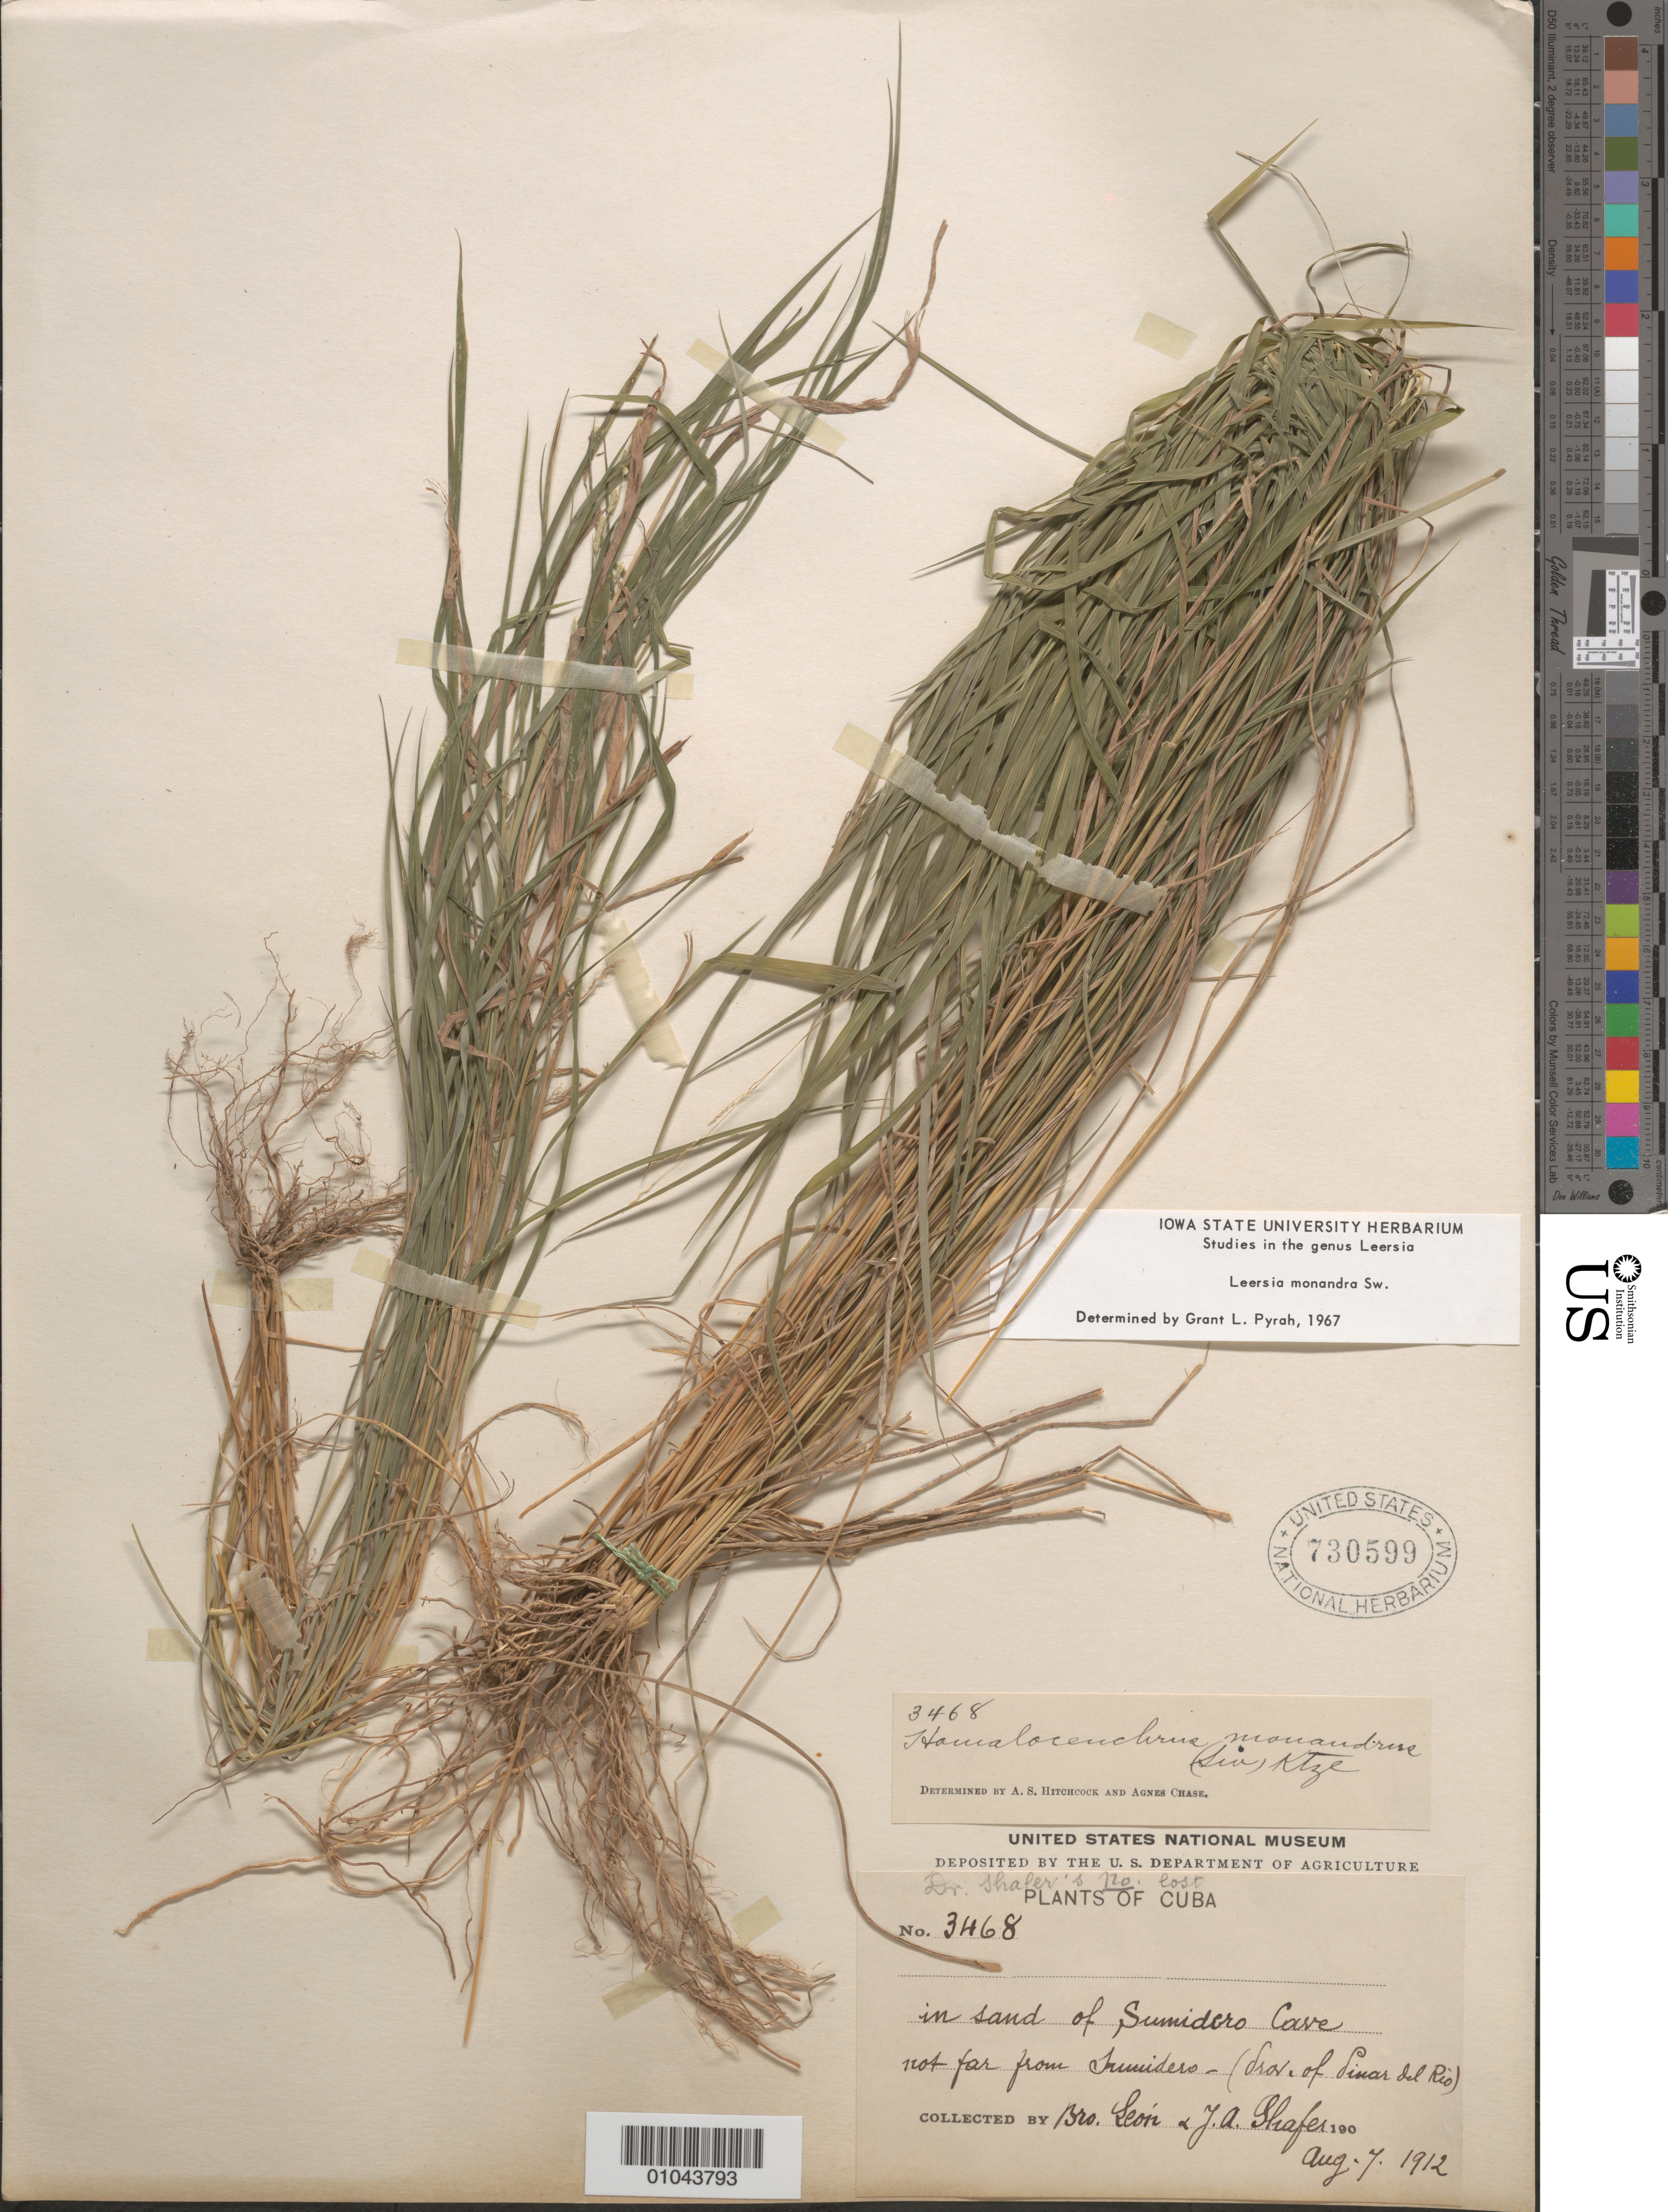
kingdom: Plantae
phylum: Tracheophyta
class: Liliopsida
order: Poales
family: Poaceae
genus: Leersia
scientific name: Leersia monandra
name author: Sw.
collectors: Bro. León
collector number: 3468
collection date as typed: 07 Aug 1912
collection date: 1912-08-07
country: Cuba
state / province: Pinar del Rio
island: Cuba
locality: in sand of Sumidero Cave, not far from Trumidero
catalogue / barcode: US 730599